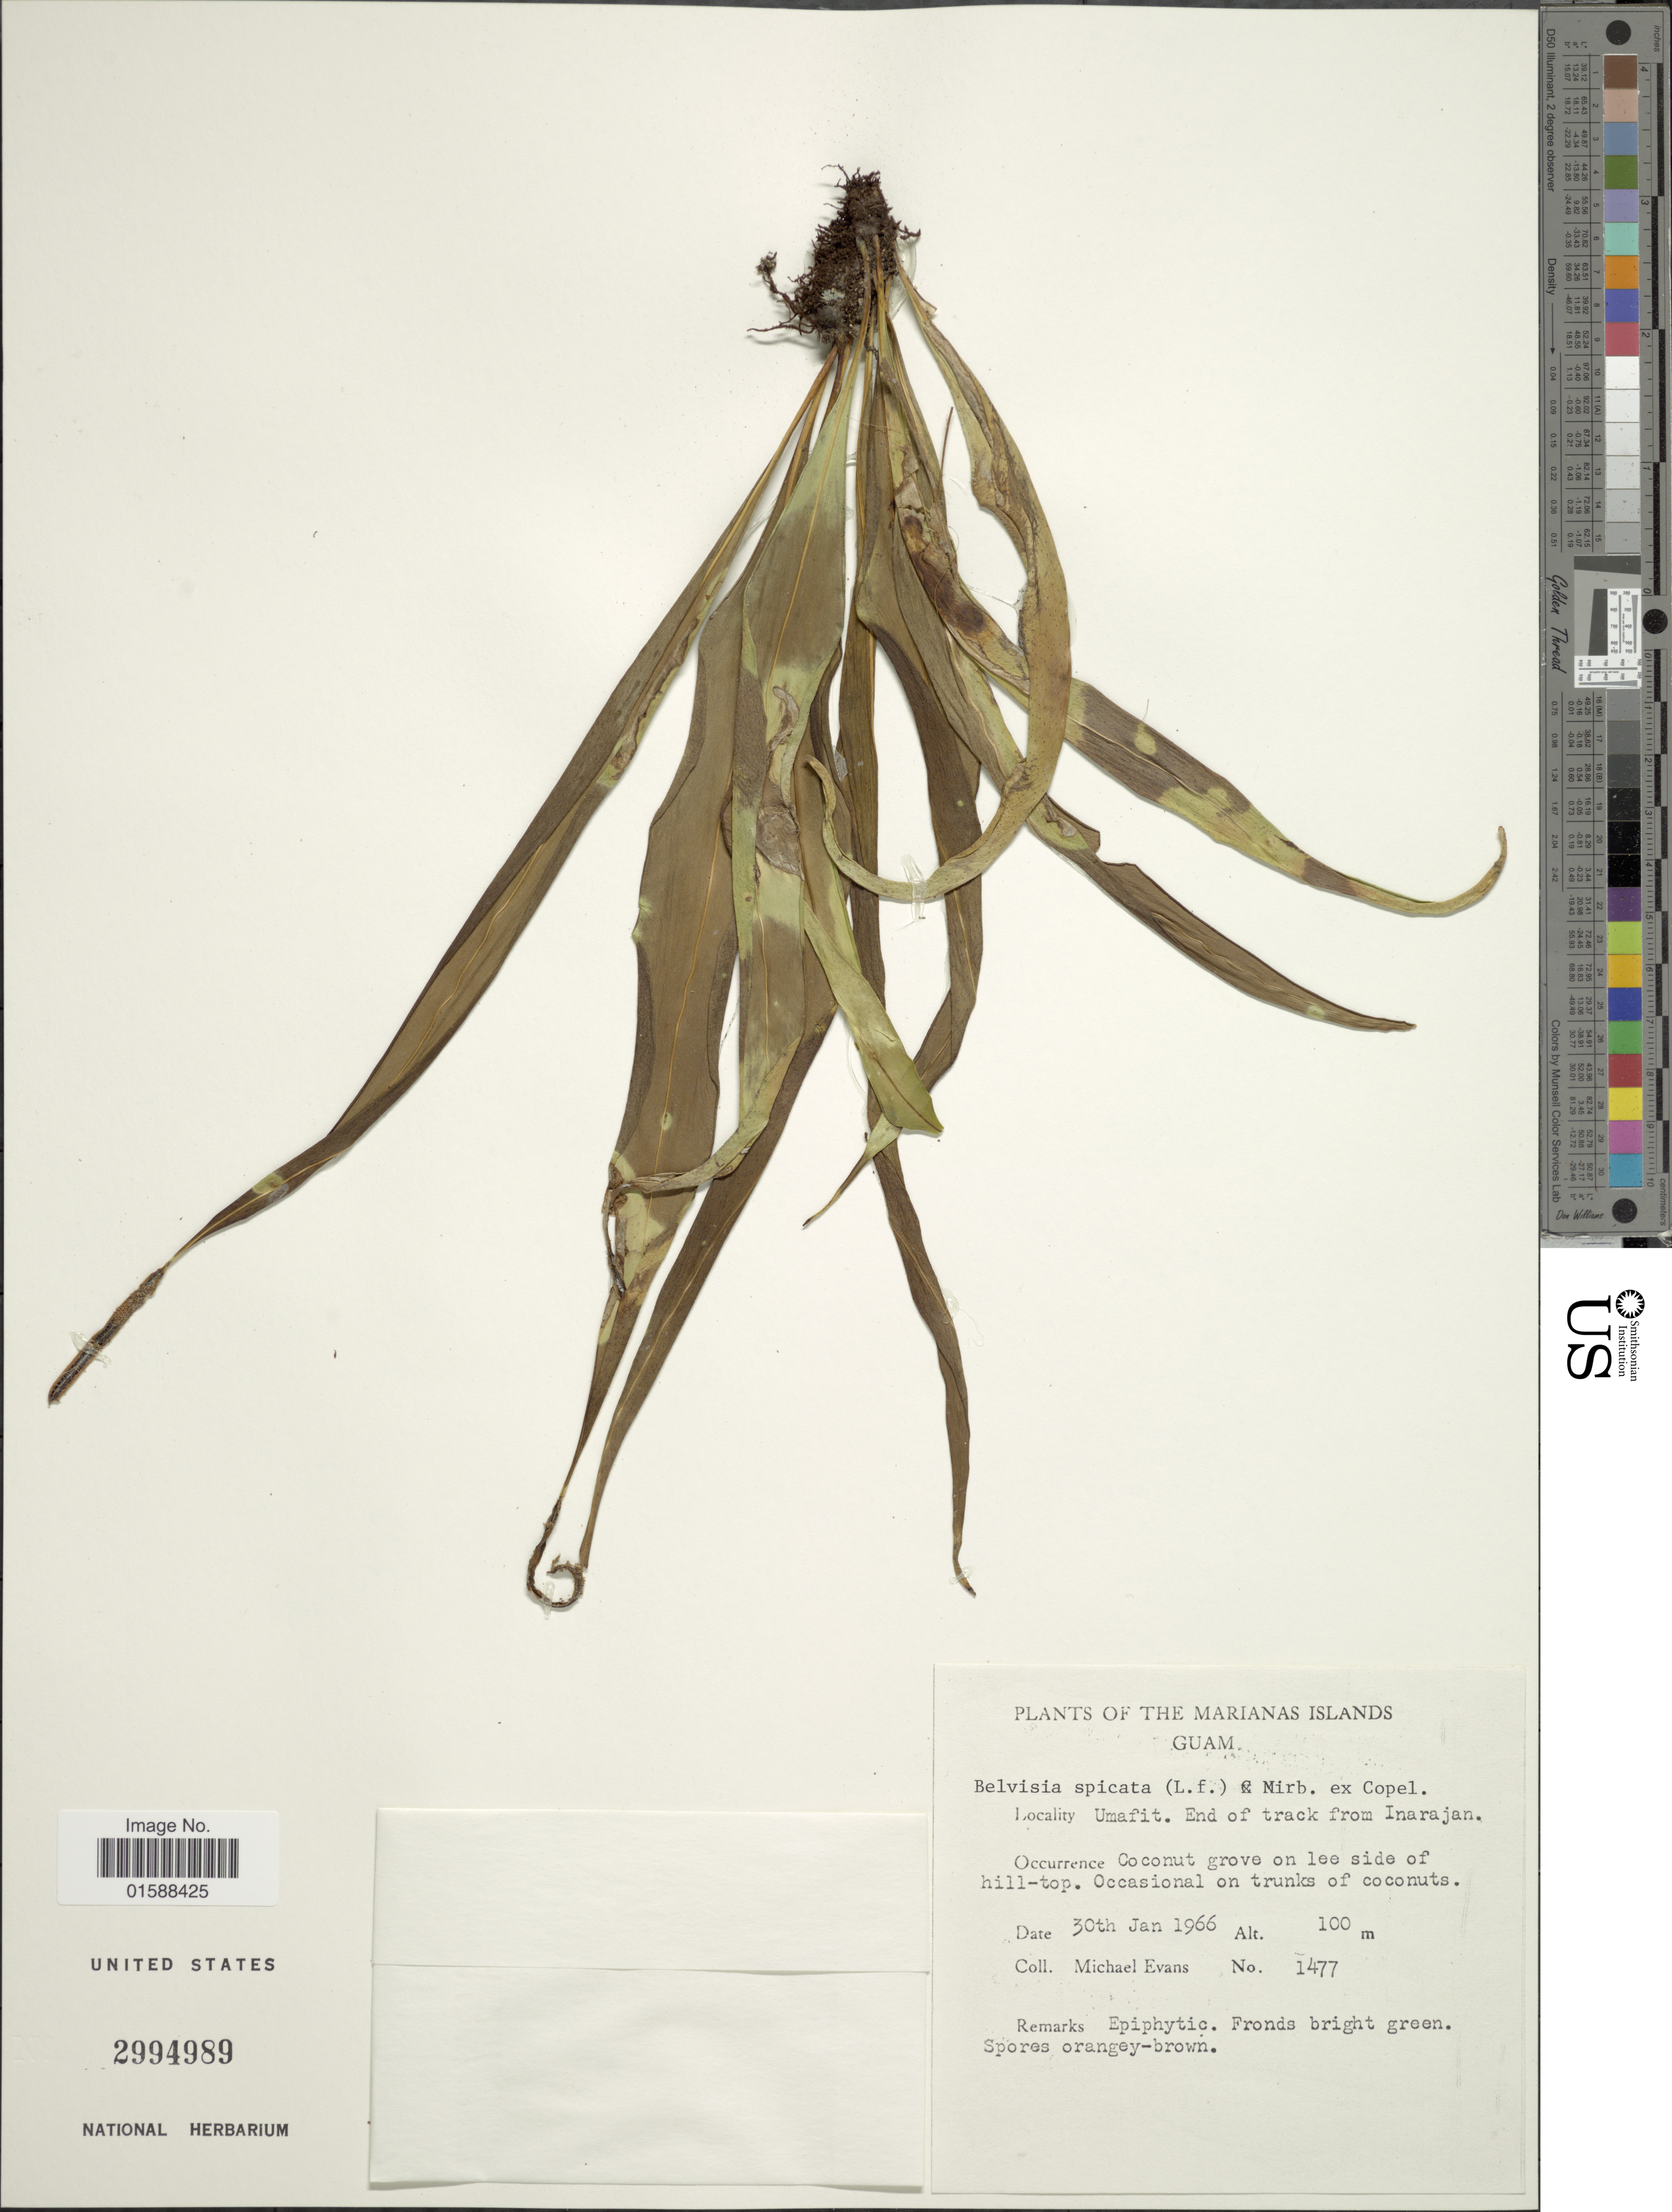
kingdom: Plantae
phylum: Tracheophyta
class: Polypodiopsida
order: Polypodiales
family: Polypodiaceae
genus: Lepisorus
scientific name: Lepisorus spicatus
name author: (L. f.) Li S. Wang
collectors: M. Evans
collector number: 1477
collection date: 1966-01-30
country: Guam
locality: Marianas Islands. Umafit. End of track from Inarajan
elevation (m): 100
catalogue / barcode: US 2994989